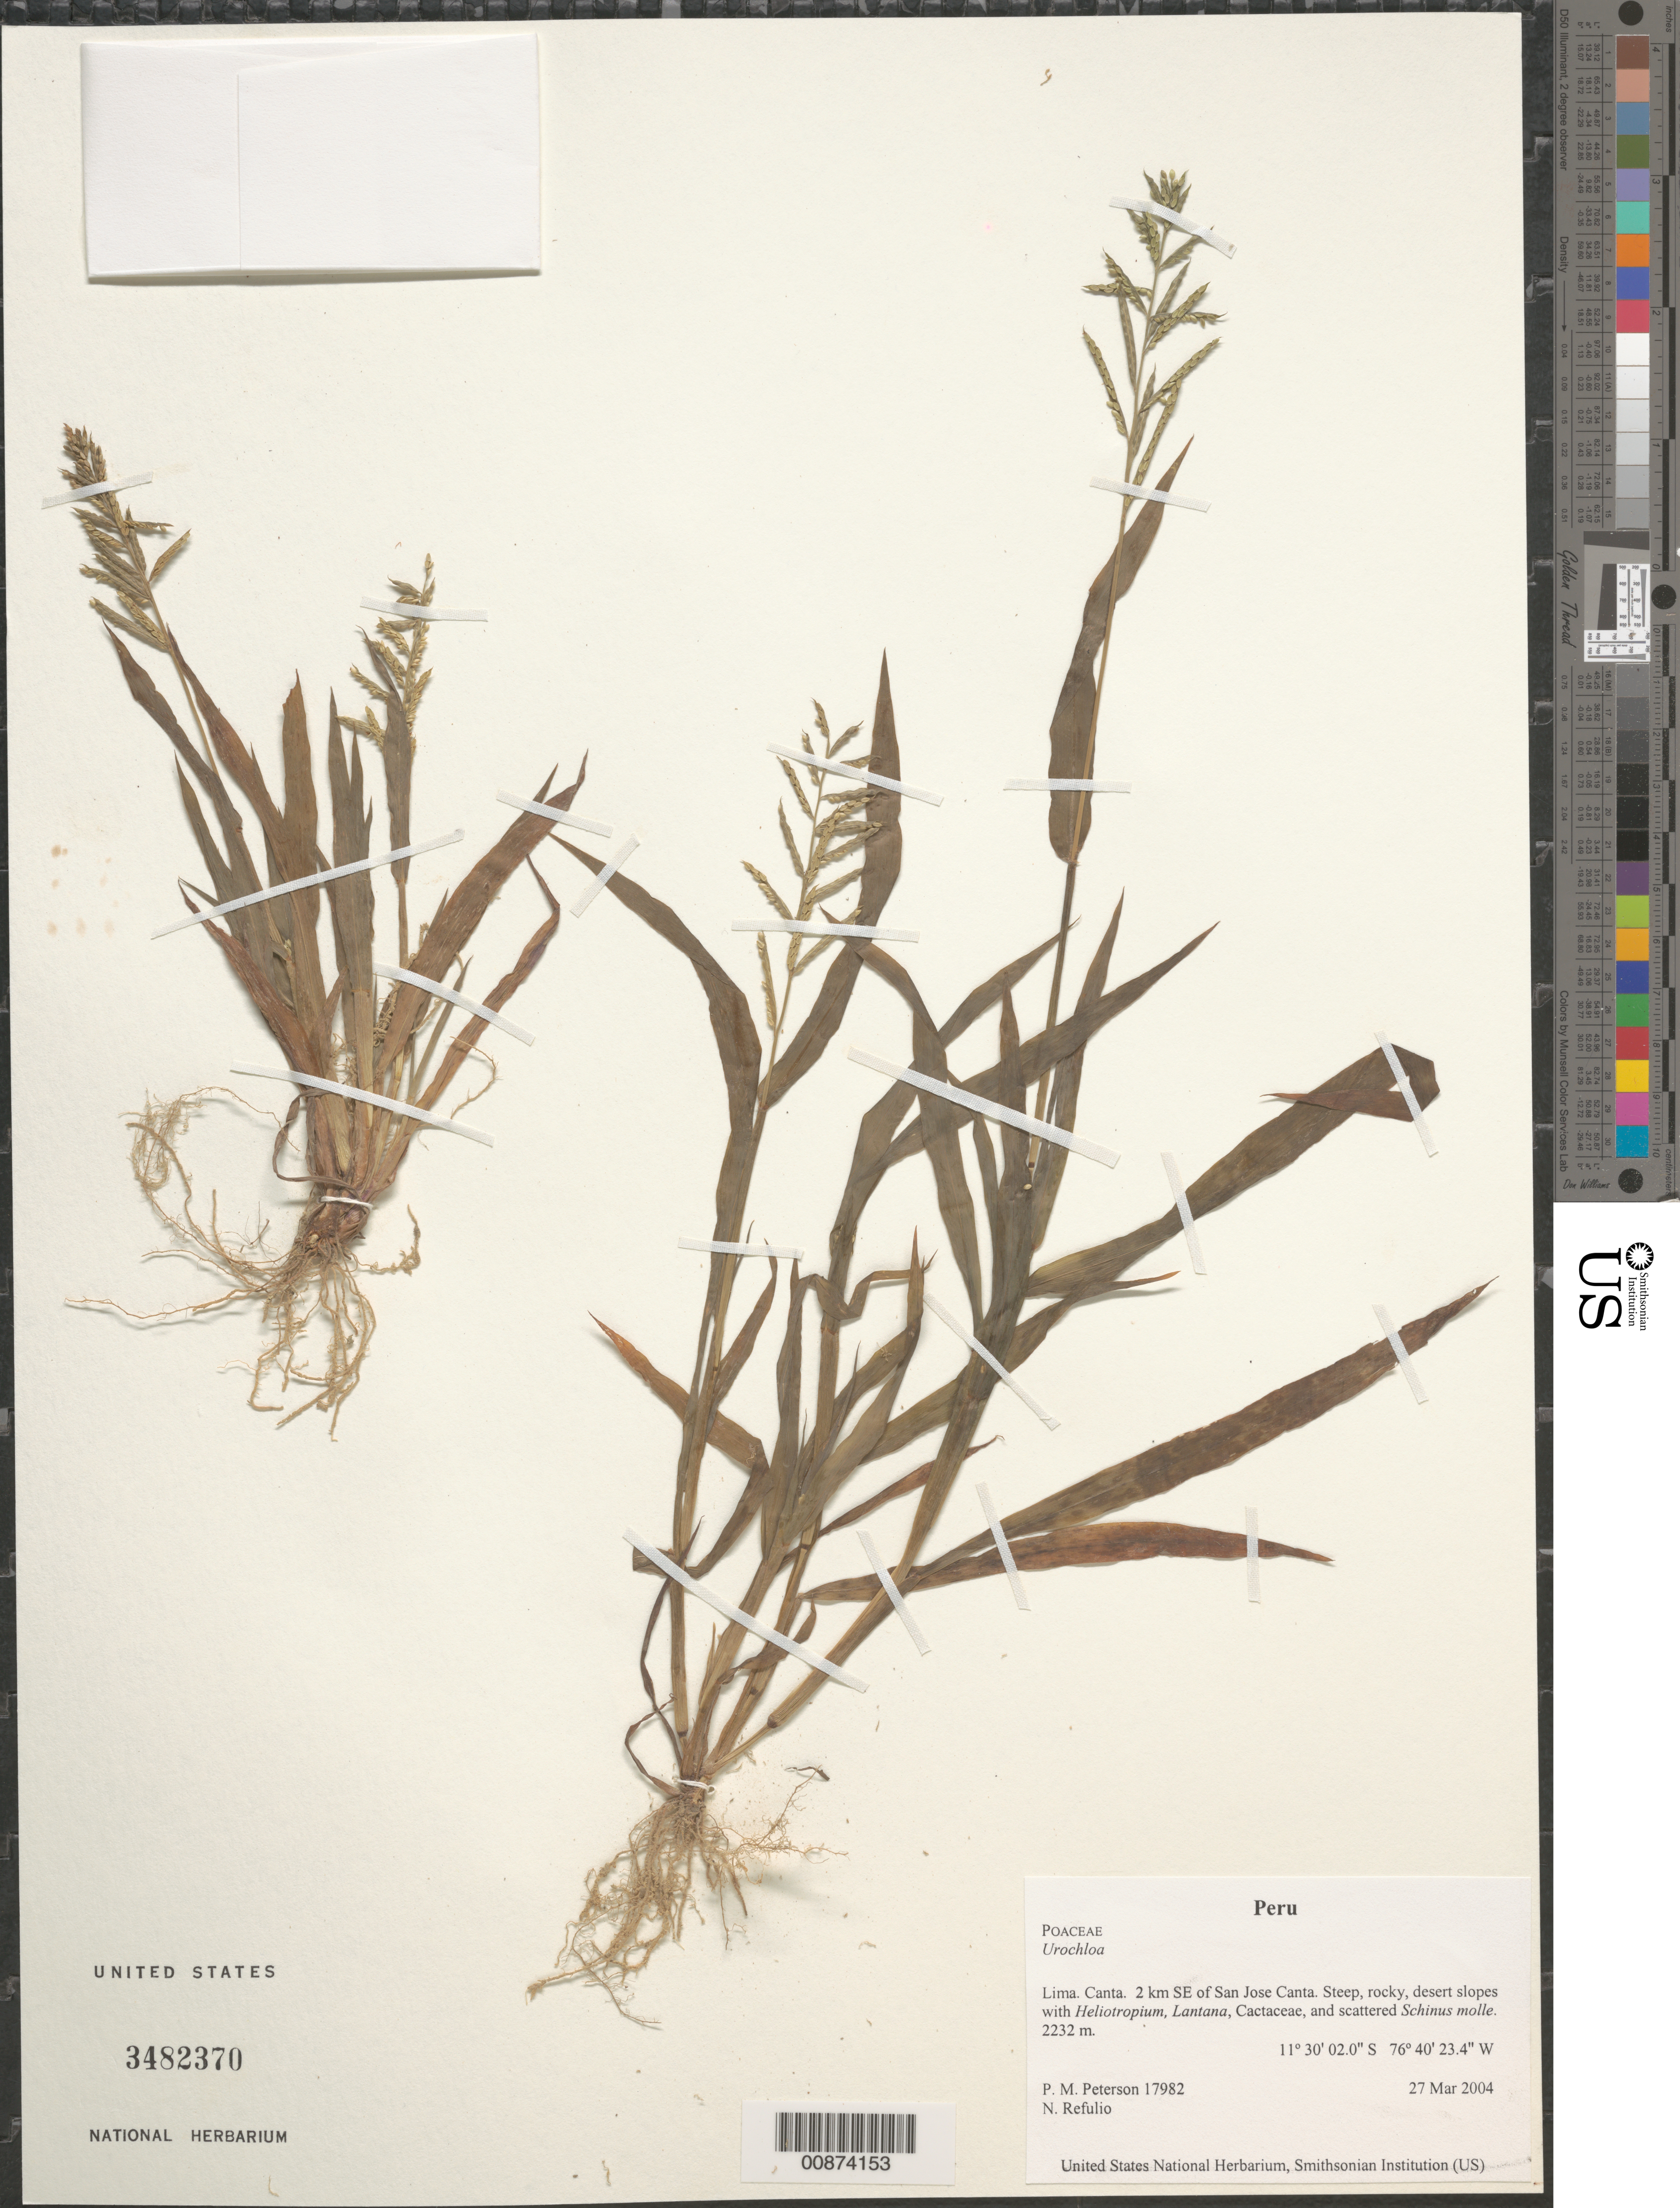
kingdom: Plantae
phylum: Tracheophyta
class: Liliopsida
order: Poales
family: Poaceae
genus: Urochloa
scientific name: Urochloa sp.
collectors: P. M. Peterson & N. Refulio-Rodríguez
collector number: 17982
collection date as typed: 27 Mar 2004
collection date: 2004-03-27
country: Peru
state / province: Lima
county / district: Canta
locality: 2 km SE of San Jose Canta. Steep, rocky, desert slopes with Heliotropium, Lantana, Cactaceae, and scattered Schinus molle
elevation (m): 2232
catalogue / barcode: US 3482370